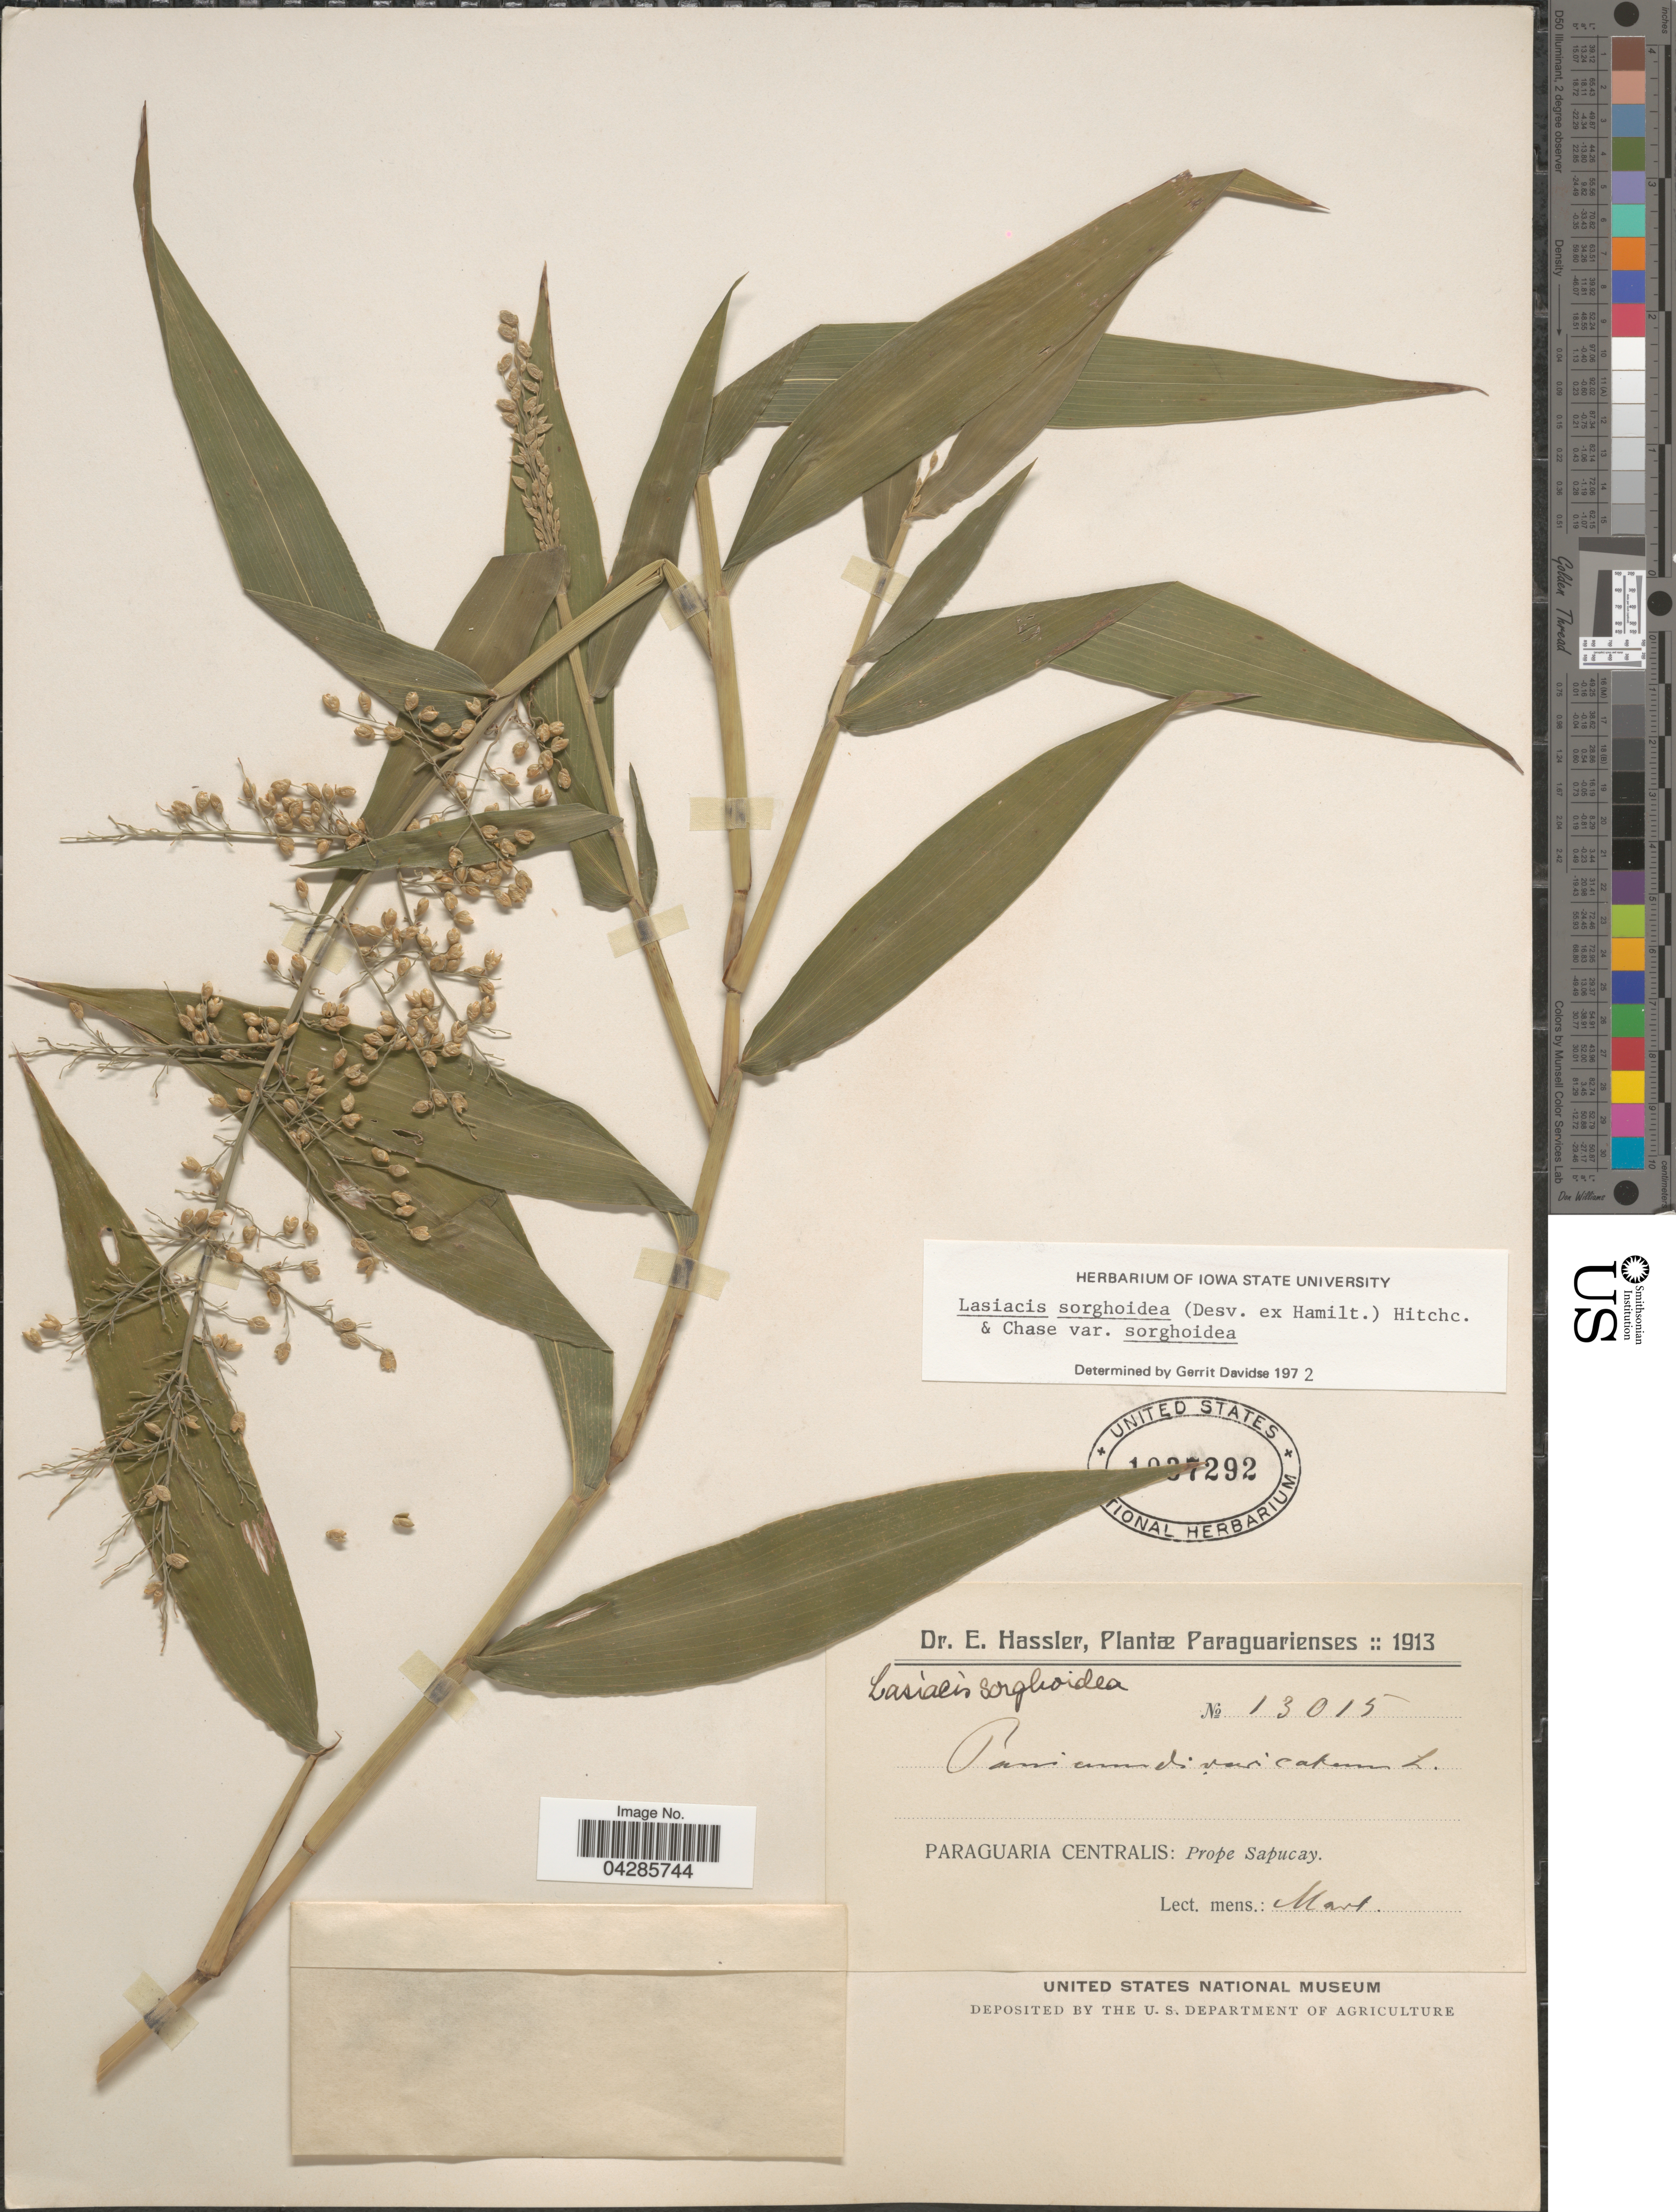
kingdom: Plantae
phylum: Tracheophyta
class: Liliopsida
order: Poales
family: Poaceae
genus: Lasiacis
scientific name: Lasiacis sorghoidea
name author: (Desv. ex Ham.) Hitchc. & Chase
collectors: E. Hassler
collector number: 13015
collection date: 1913-03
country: Paraguay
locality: Paraguarienses. Paraguaria Centralis: Prope Sapucay.